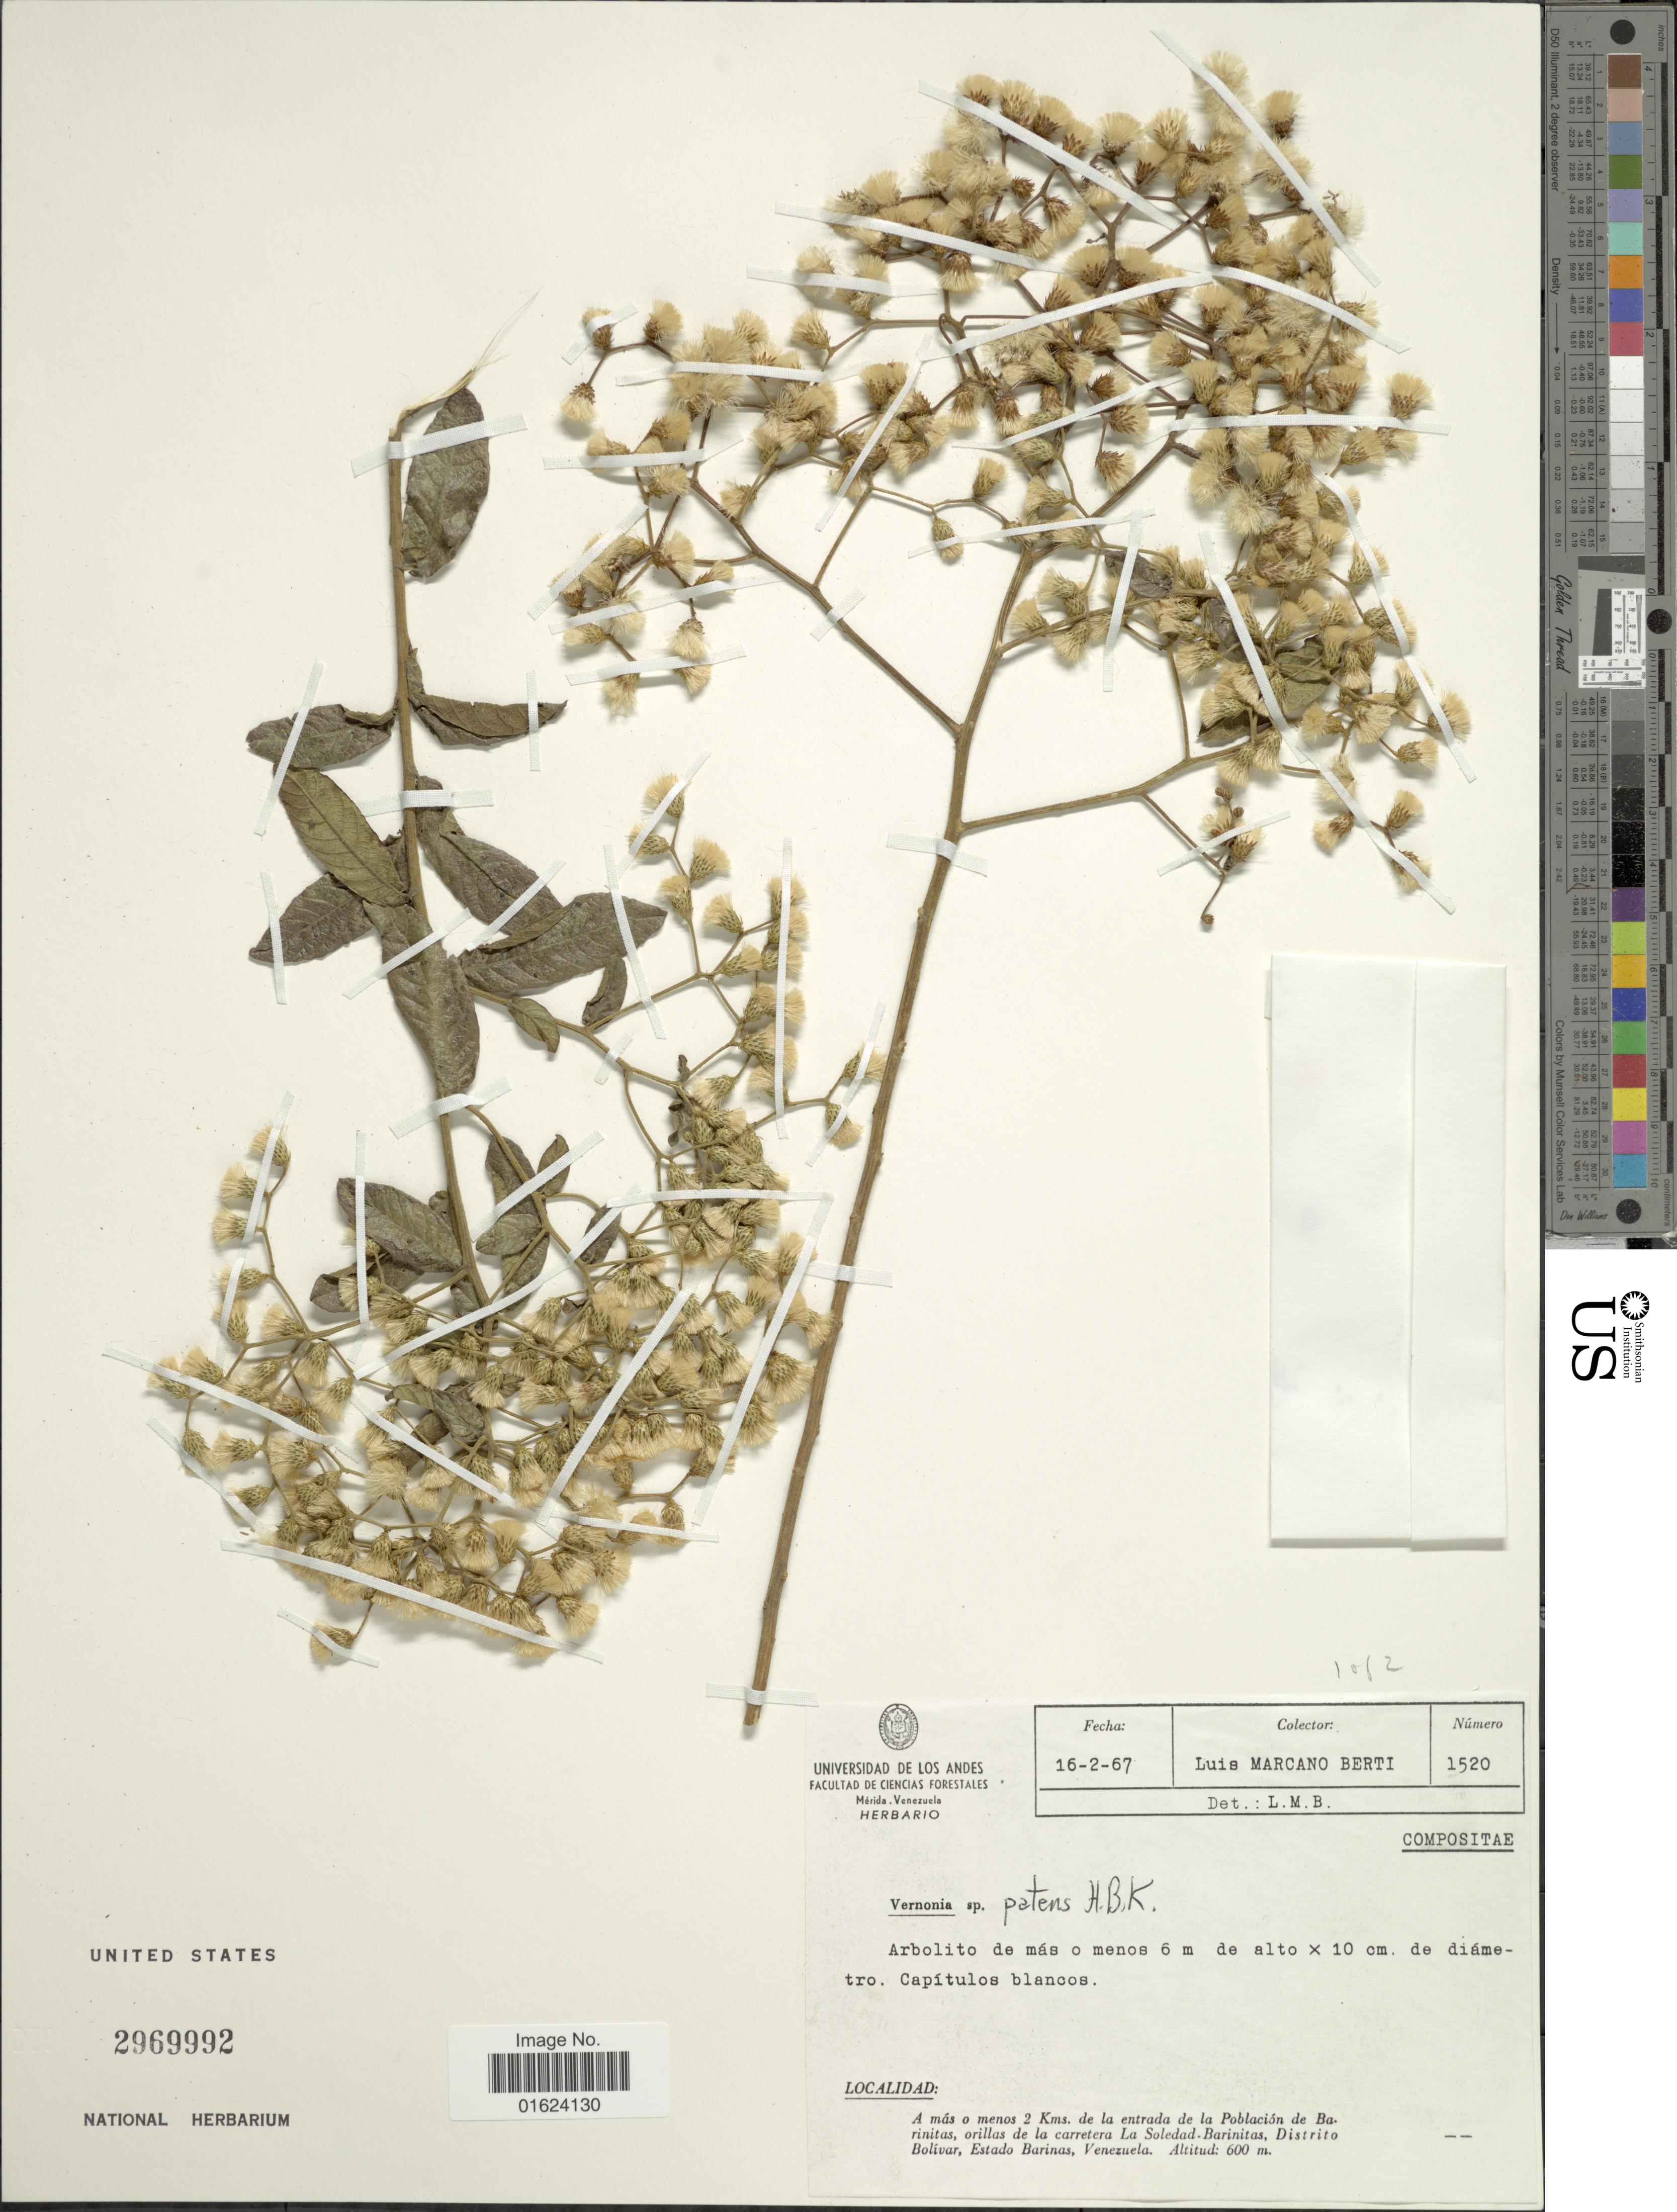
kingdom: Plantae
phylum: Tracheophyta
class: Magnoliopsida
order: Asterales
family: Asteraceae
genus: Vernonanthura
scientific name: Vernonanthura patens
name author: (Kunth) H. Rob.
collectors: L. Marcano-Berti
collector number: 1520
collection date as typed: Transcribed d/m/y: 16/2/67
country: Venezuela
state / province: Barinas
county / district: Bolívar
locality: A mas o menos 2 Kms. de la entrada de la Poblacion de Barinitas, orillas de la carretera La Soledad. Barinitas, Distrito Bolivar,Estado Barinas.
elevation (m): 600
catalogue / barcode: US 2969992